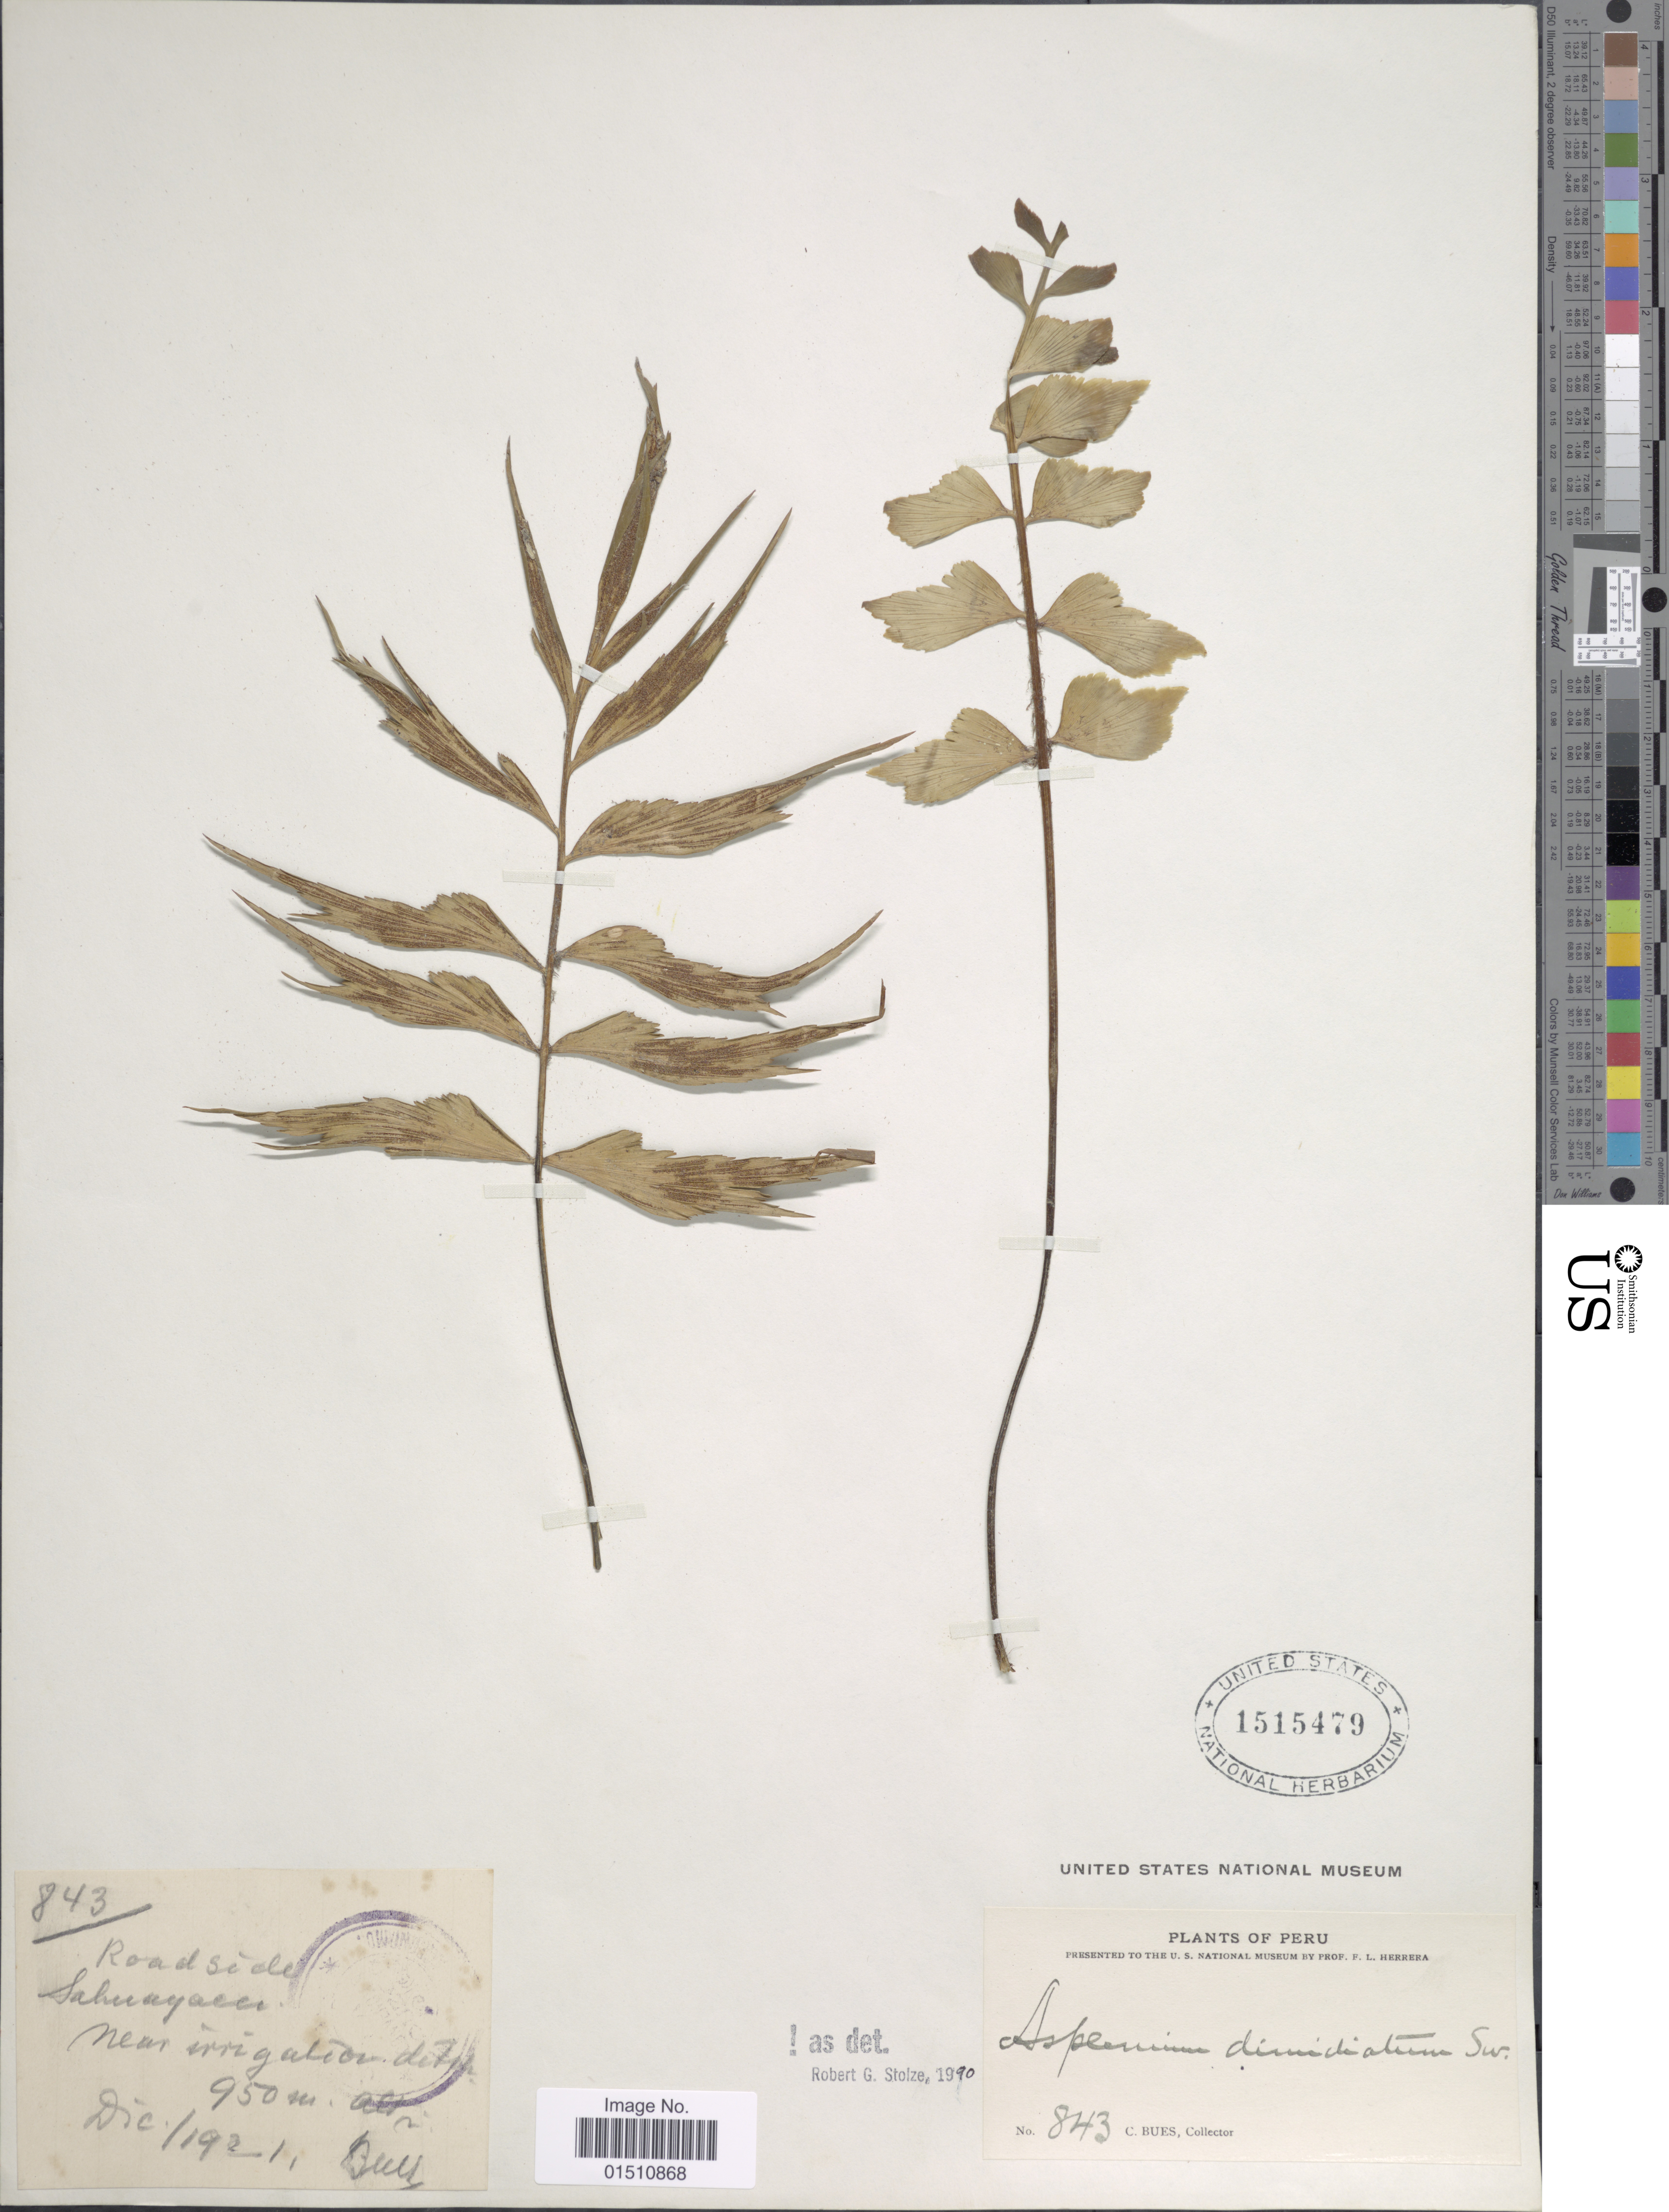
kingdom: Plantae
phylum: Tracheophyta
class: Polypodiopsida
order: Polypodiales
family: Aspleniaceae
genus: Asplenium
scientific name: Asplenium dimidiatum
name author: Sw.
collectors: C. Bues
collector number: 843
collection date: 1921-12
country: Peru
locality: Peru, road side Sahuayacer, near irrigation ditch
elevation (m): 950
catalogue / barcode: US 1515479